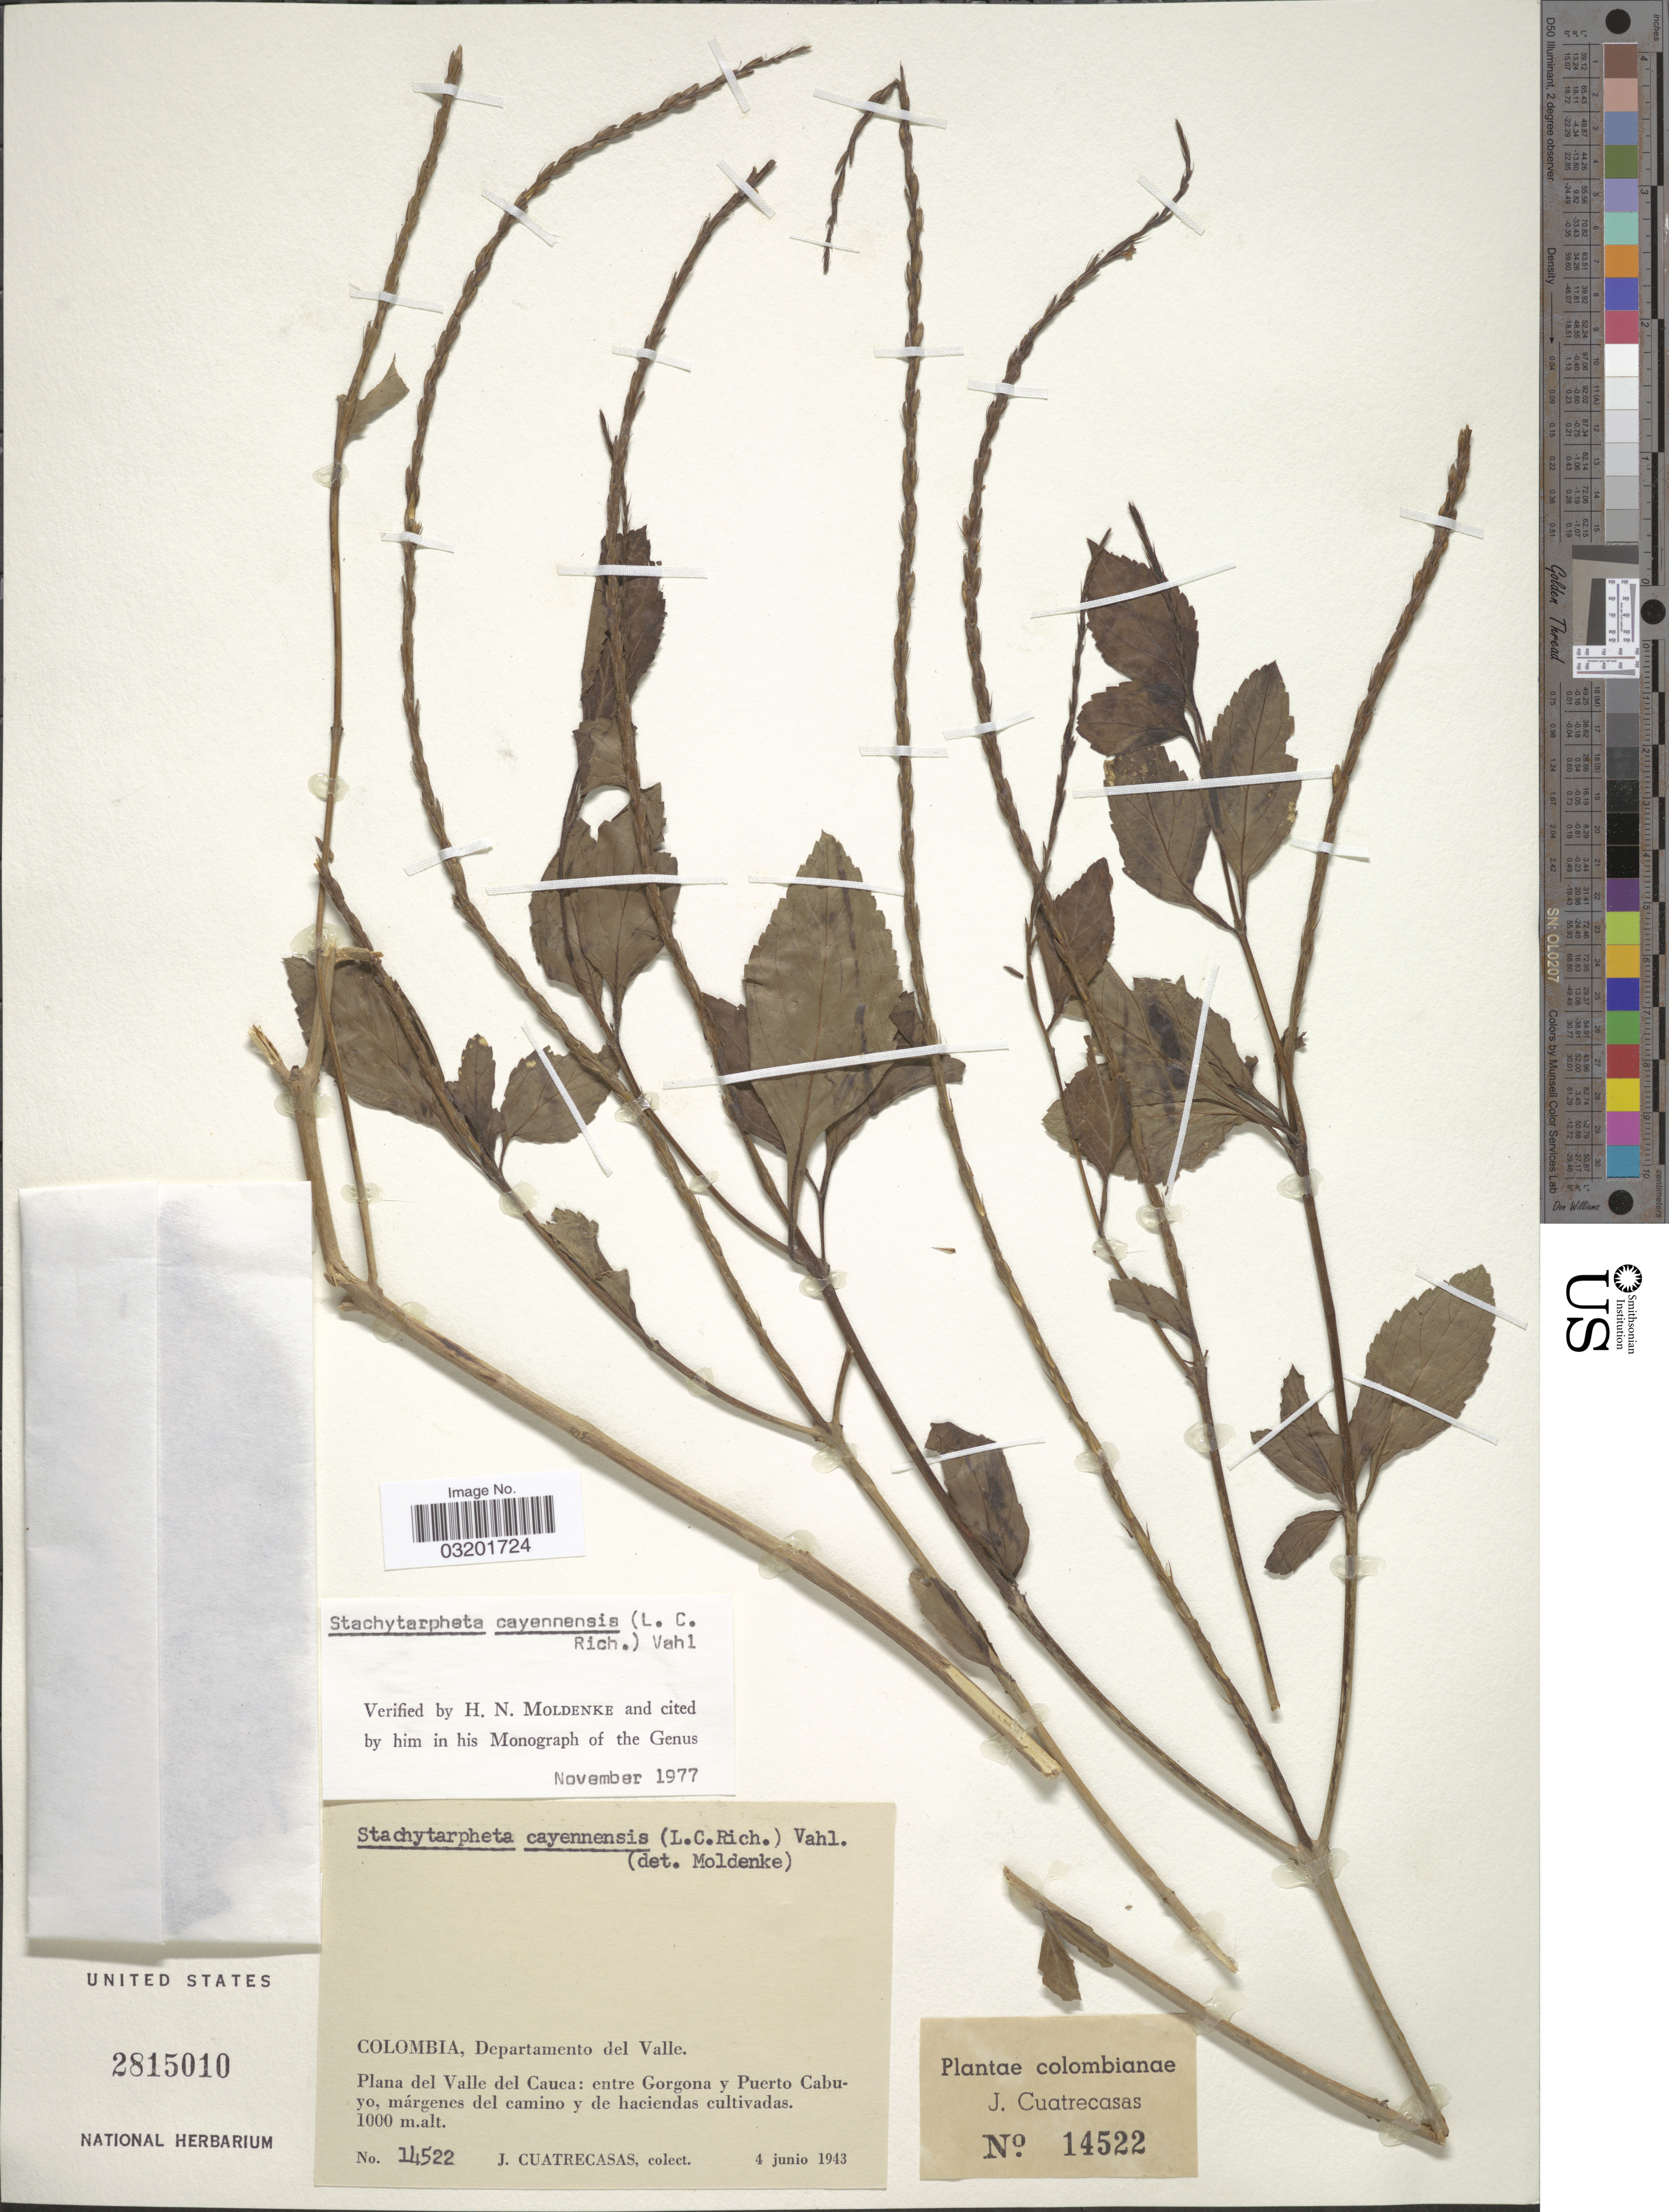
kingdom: Plantae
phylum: Tracheophyta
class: Magnoliopsida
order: Lamiales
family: Verbenaceae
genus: Stachytarpheta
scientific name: Stachytarpheta cayennensis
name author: (Rich.) Vahl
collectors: J. Cuatrecasas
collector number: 14522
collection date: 1943-06-04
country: Colombia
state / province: Valle del Cauca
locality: Departamento de Valle. Plana del Valle del Cauca: entre Gorgona y Puerto Cabuyo.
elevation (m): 1000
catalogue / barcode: US 2815010